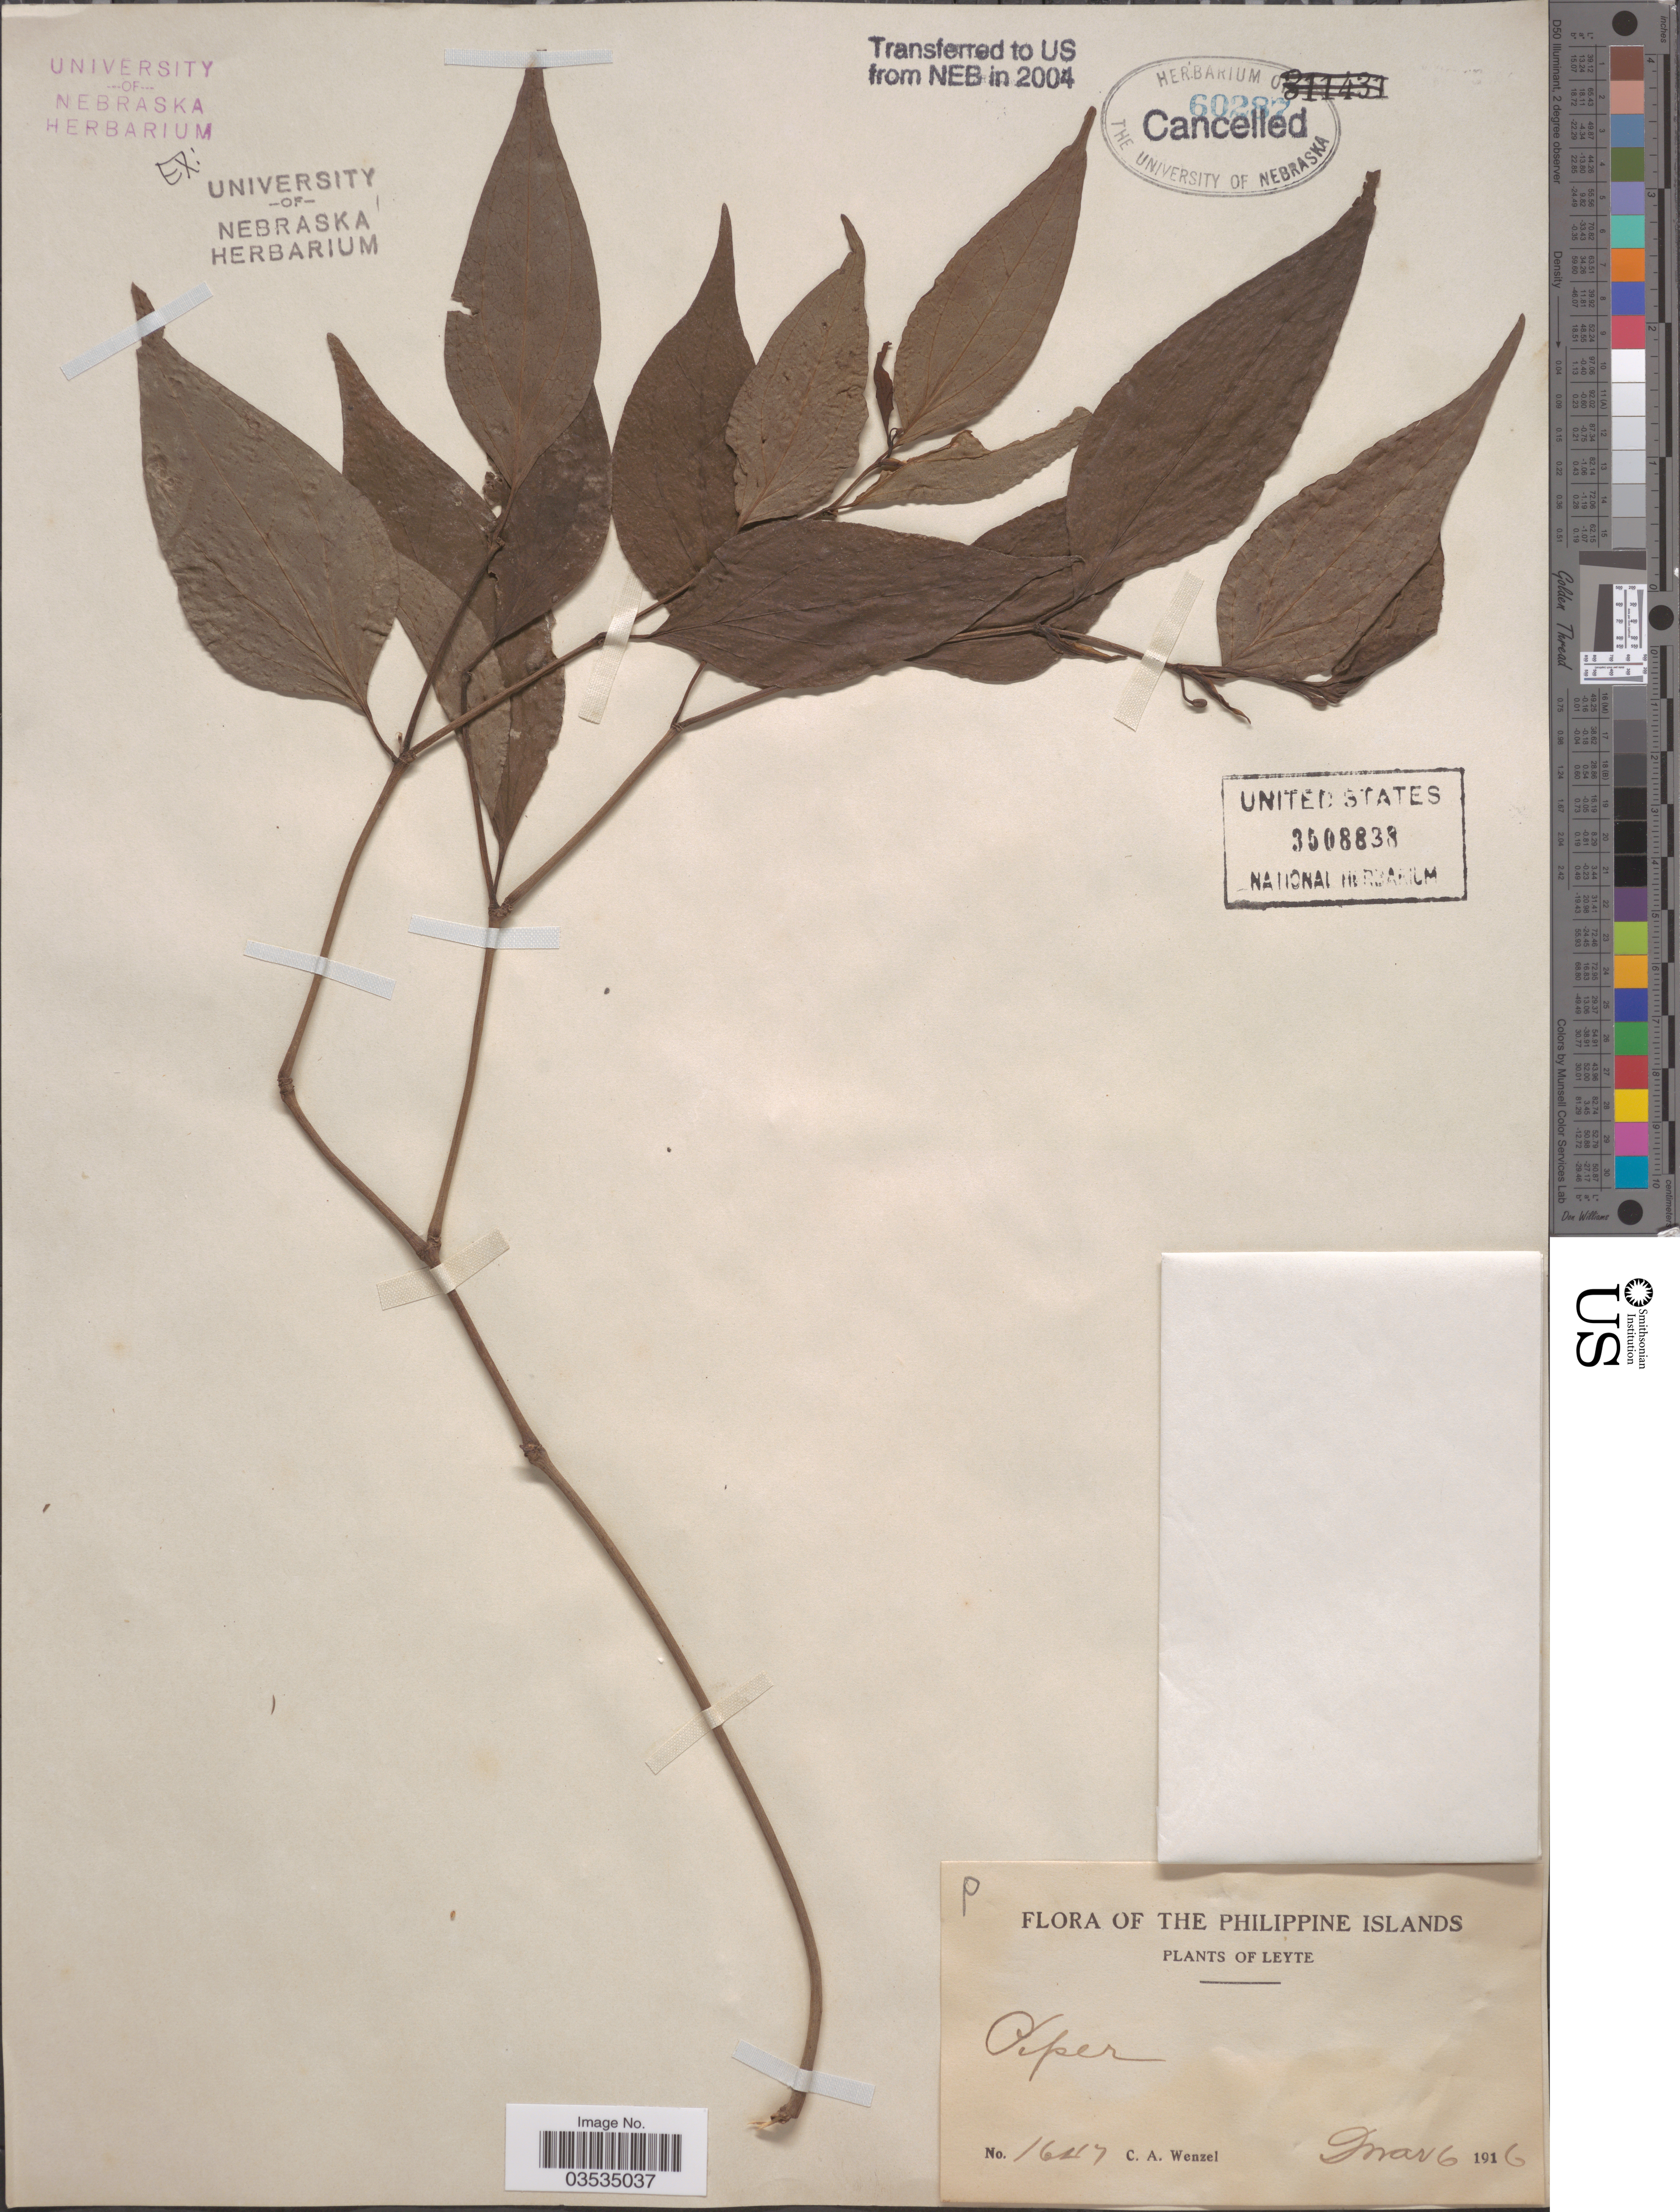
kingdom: Plantae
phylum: Tracheophyta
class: Magnoliopsida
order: Piperales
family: Piperaceae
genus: Piper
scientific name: Piper sp.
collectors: C. Wenzel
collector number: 1647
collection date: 1916-03-06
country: Philippines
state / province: Eastern Visayas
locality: Philippine Islands. Leyte.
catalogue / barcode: US 3508838